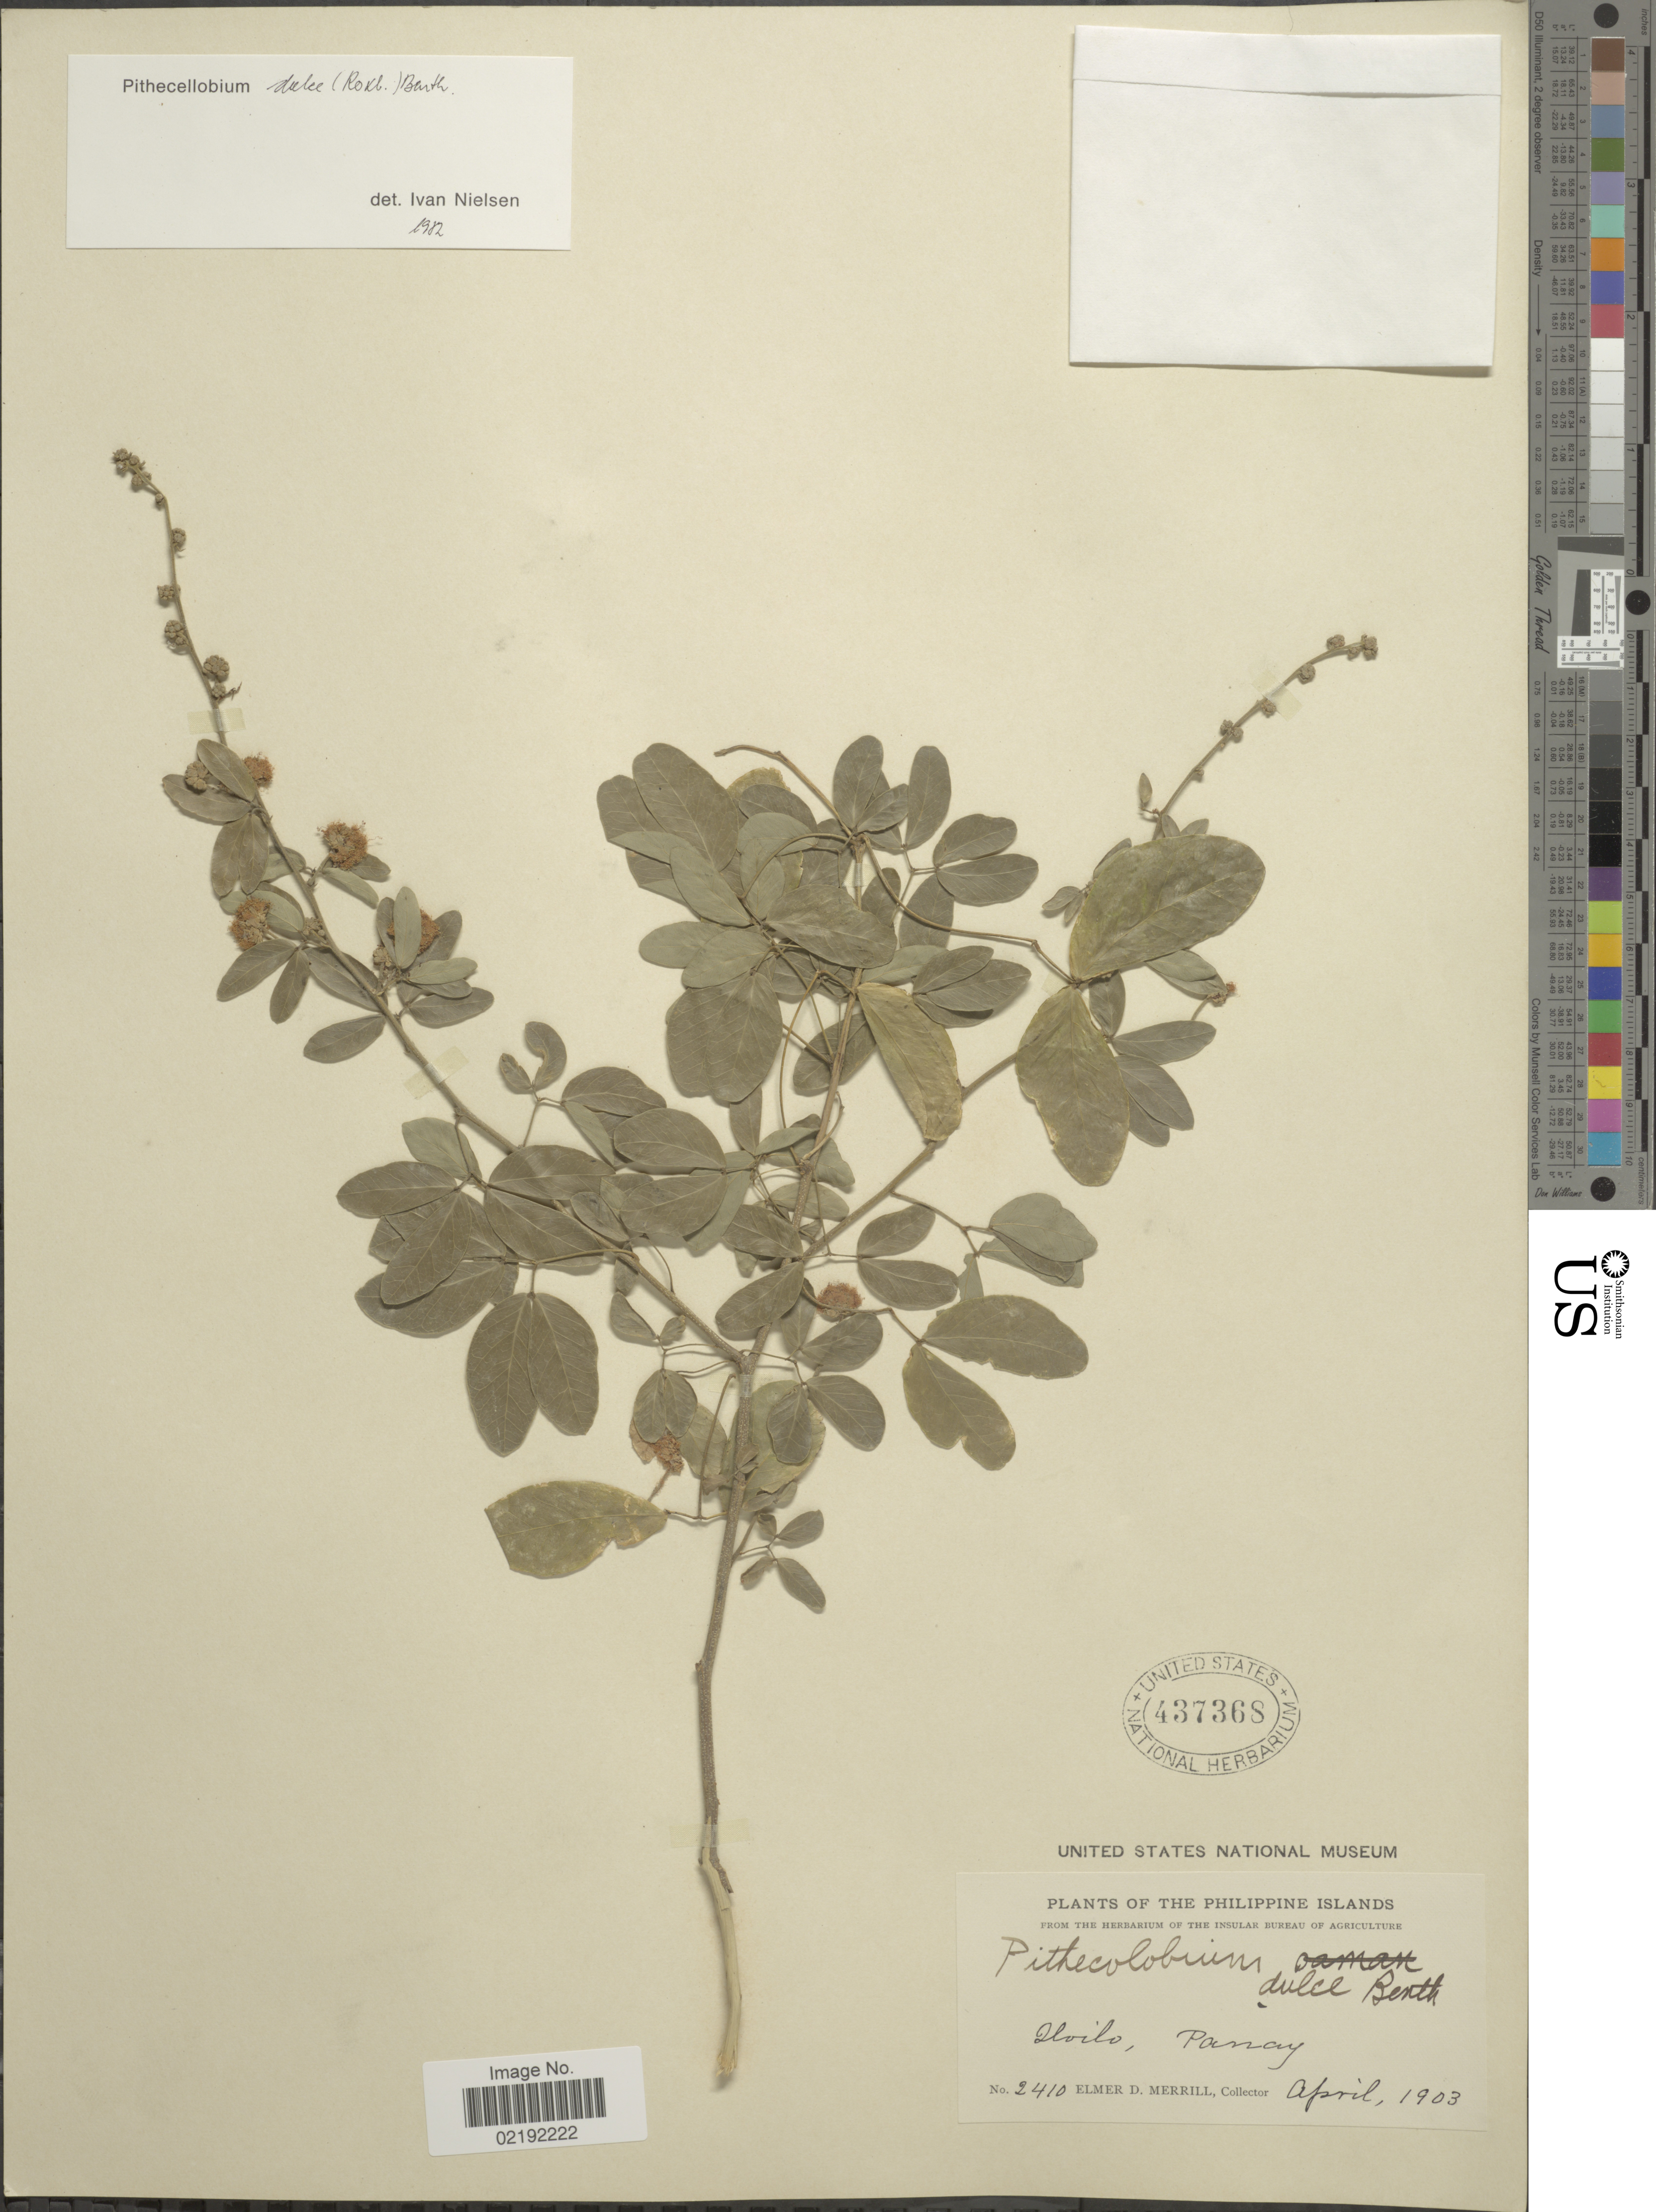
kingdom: Plantae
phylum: Tracheophyta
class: Magnoliopsida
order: Fabales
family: Fabaceae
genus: Pithecellobium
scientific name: Pithecellobium dulce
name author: (Roxb.) Benth.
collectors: E. D. Merrill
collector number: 2410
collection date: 1903-04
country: Philippines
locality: Iloilo, Panay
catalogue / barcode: US 437368